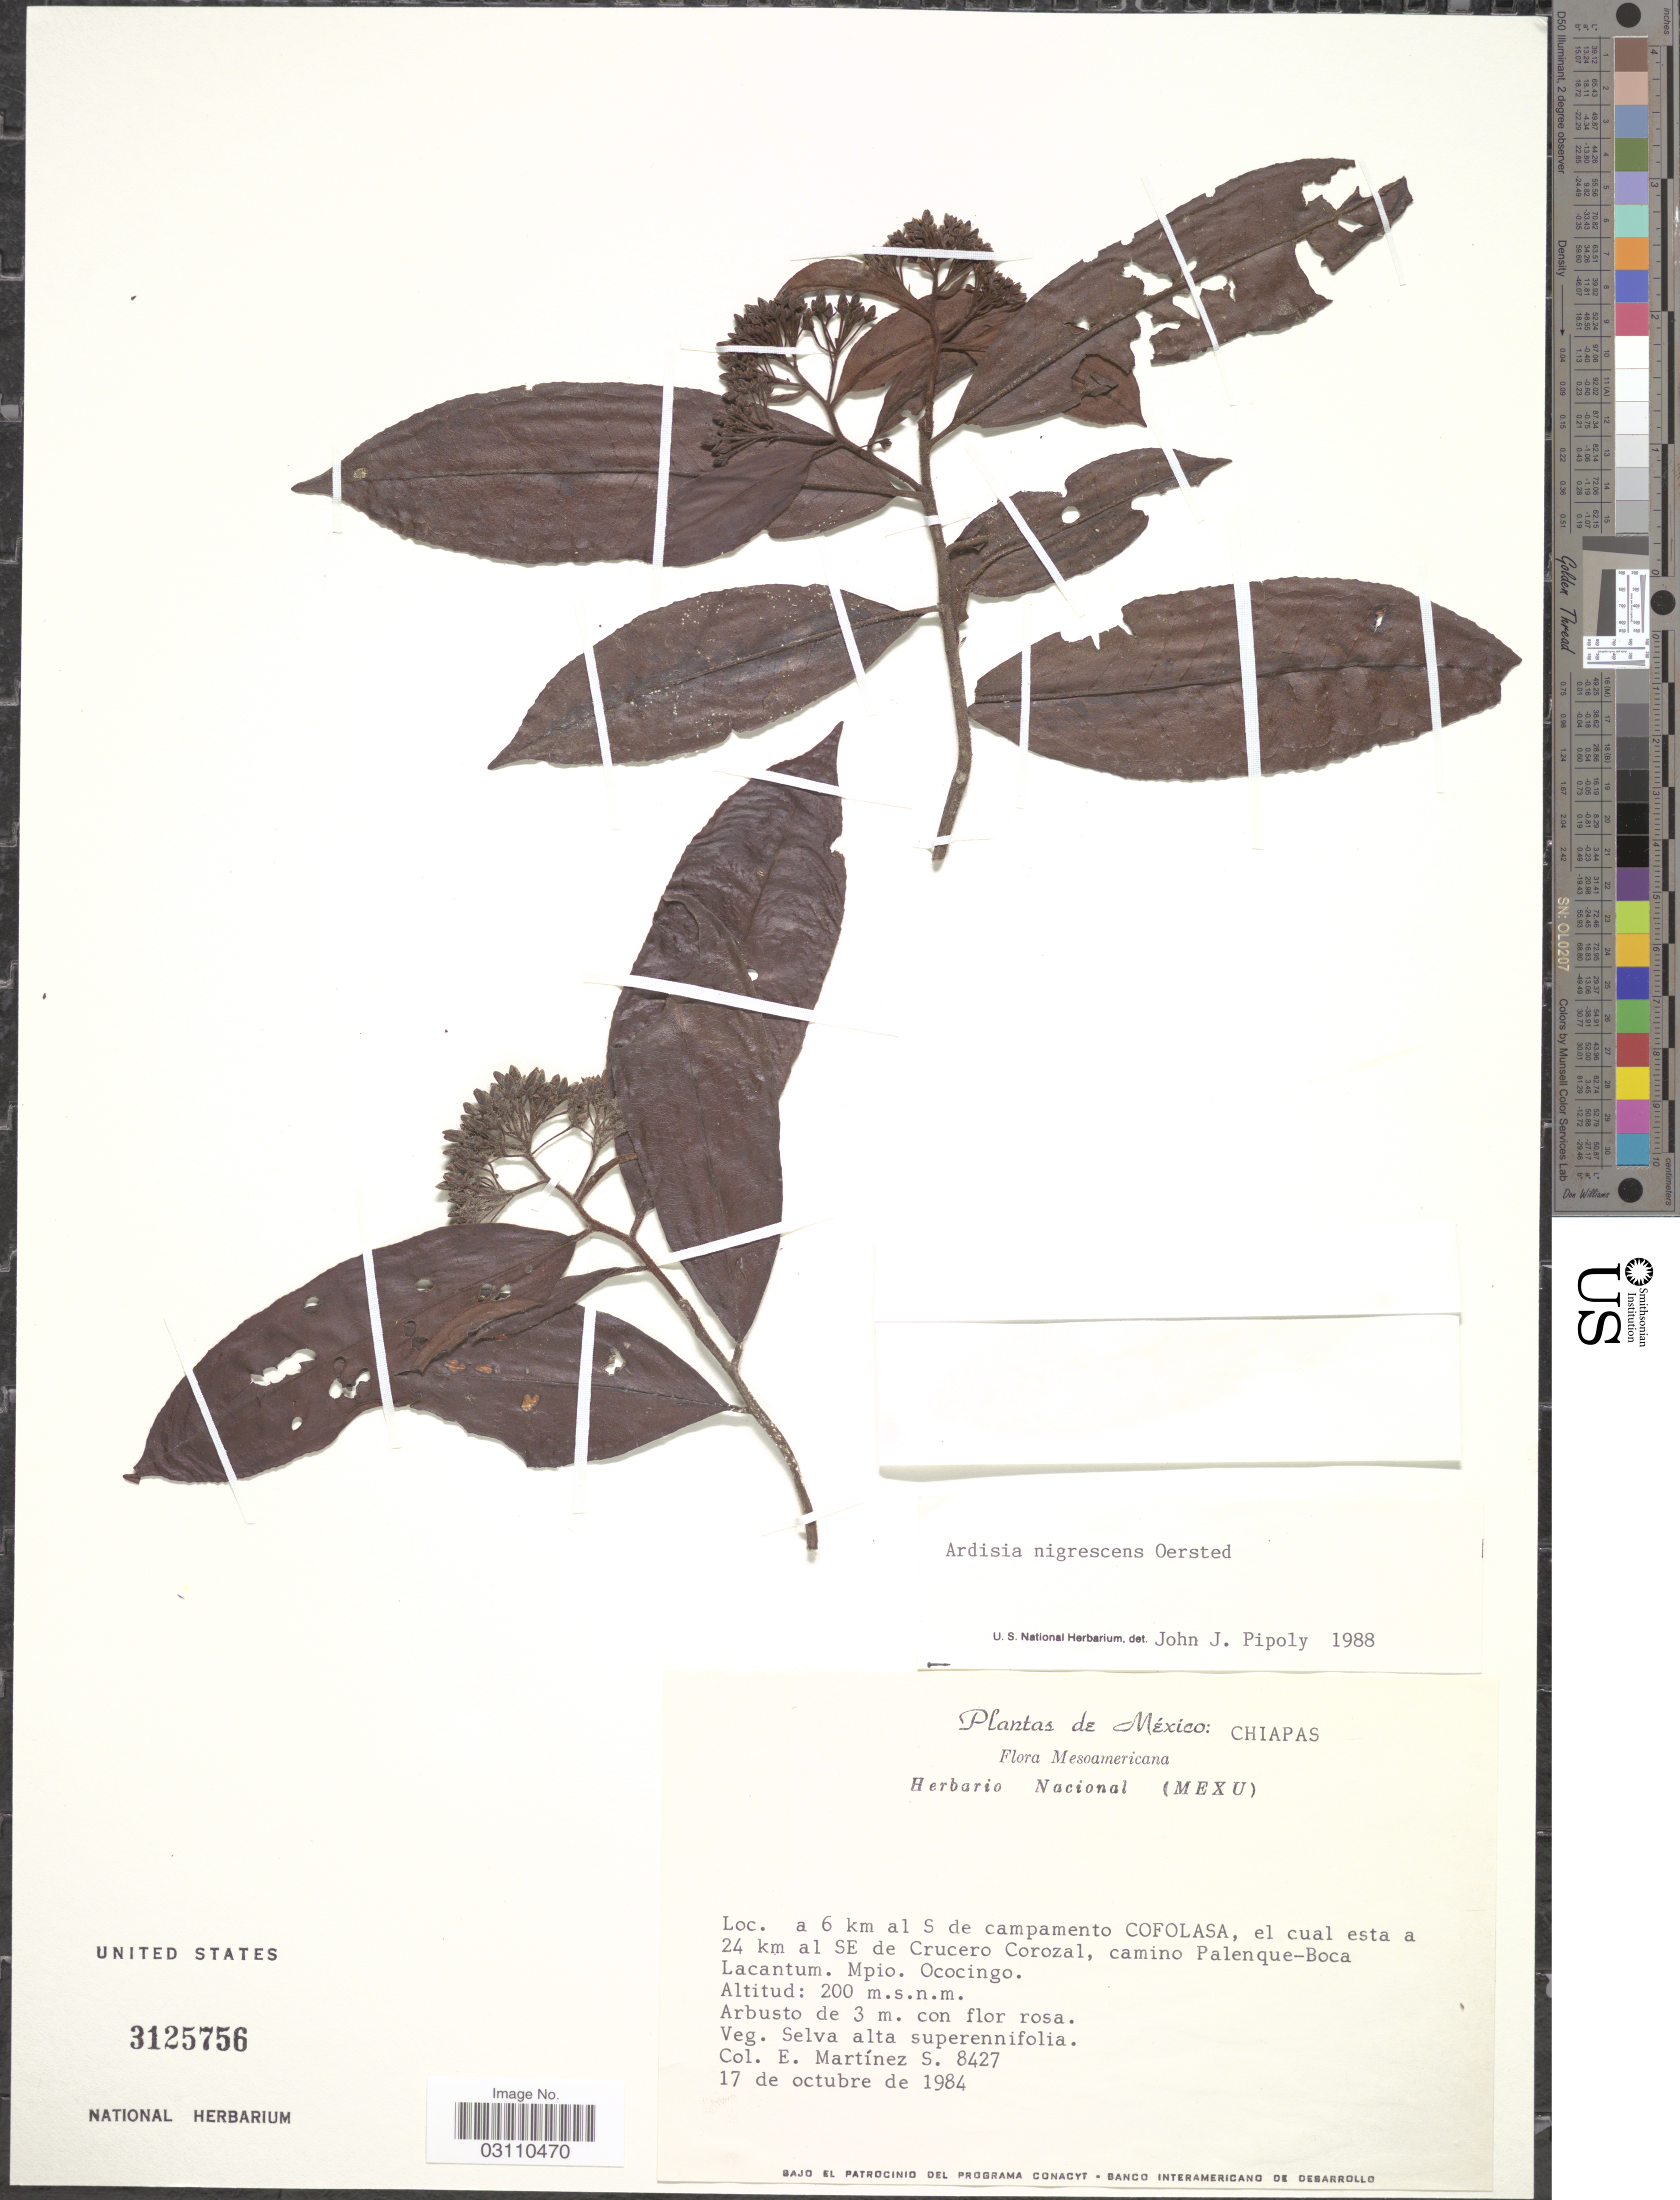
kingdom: Plantae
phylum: Tracheophyta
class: Magnoliopsida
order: Ericales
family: Primulaceae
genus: Ardisia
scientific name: Ardisia nigrescens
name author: Oerst.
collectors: E. M. Martínez S.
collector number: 8427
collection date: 1984-10-17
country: Mexico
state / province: Chiapas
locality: A 6 km al S de campamento COFOLASA, el cual esta a 24 km al SE de Crucero Corozal, camino Palenque-Boca Lacantum. Mpio. Ococingo.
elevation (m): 200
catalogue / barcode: US 3125756